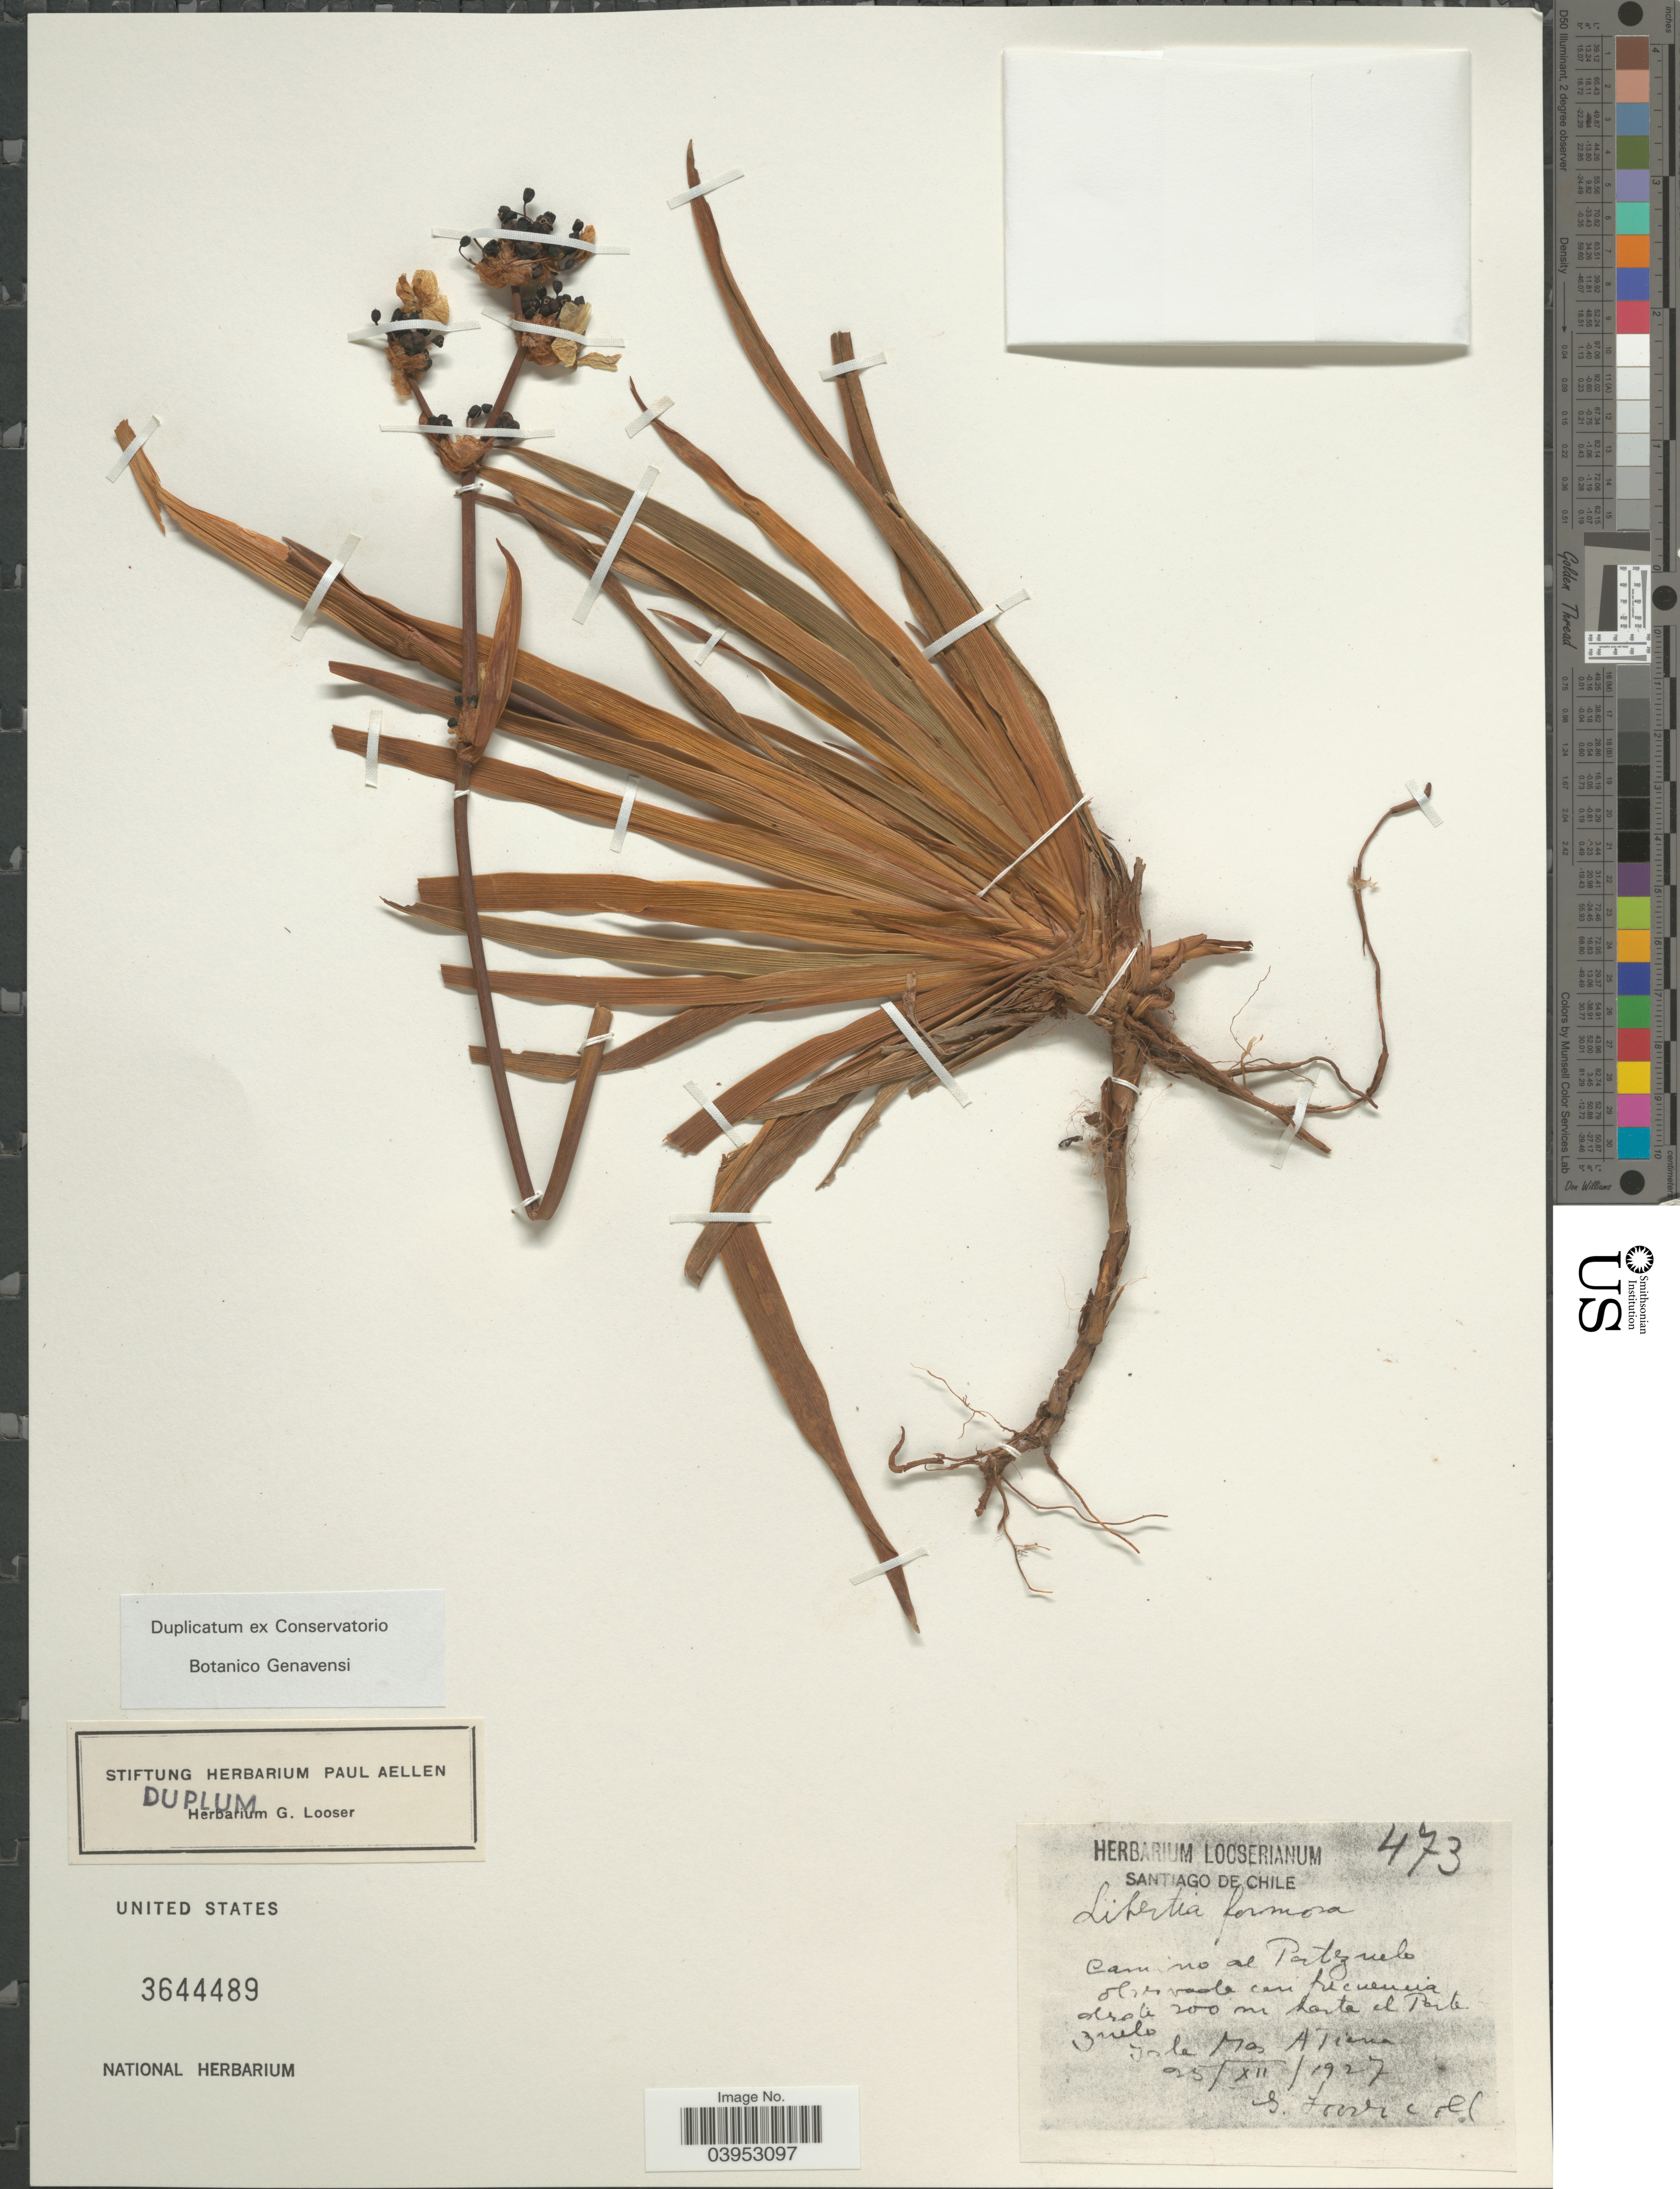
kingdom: Plantae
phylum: Tracheophyta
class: Liliopsida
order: Asparagales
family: Iridaceae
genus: Libertia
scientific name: Libertia formosa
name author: Graham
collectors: G. Looser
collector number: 473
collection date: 1927-12-25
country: Chile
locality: Camino al Portezuelo olivade con frecuencia, horte el Portezuelo. Isla Mas A Tierra.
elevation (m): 200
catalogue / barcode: US 3644489